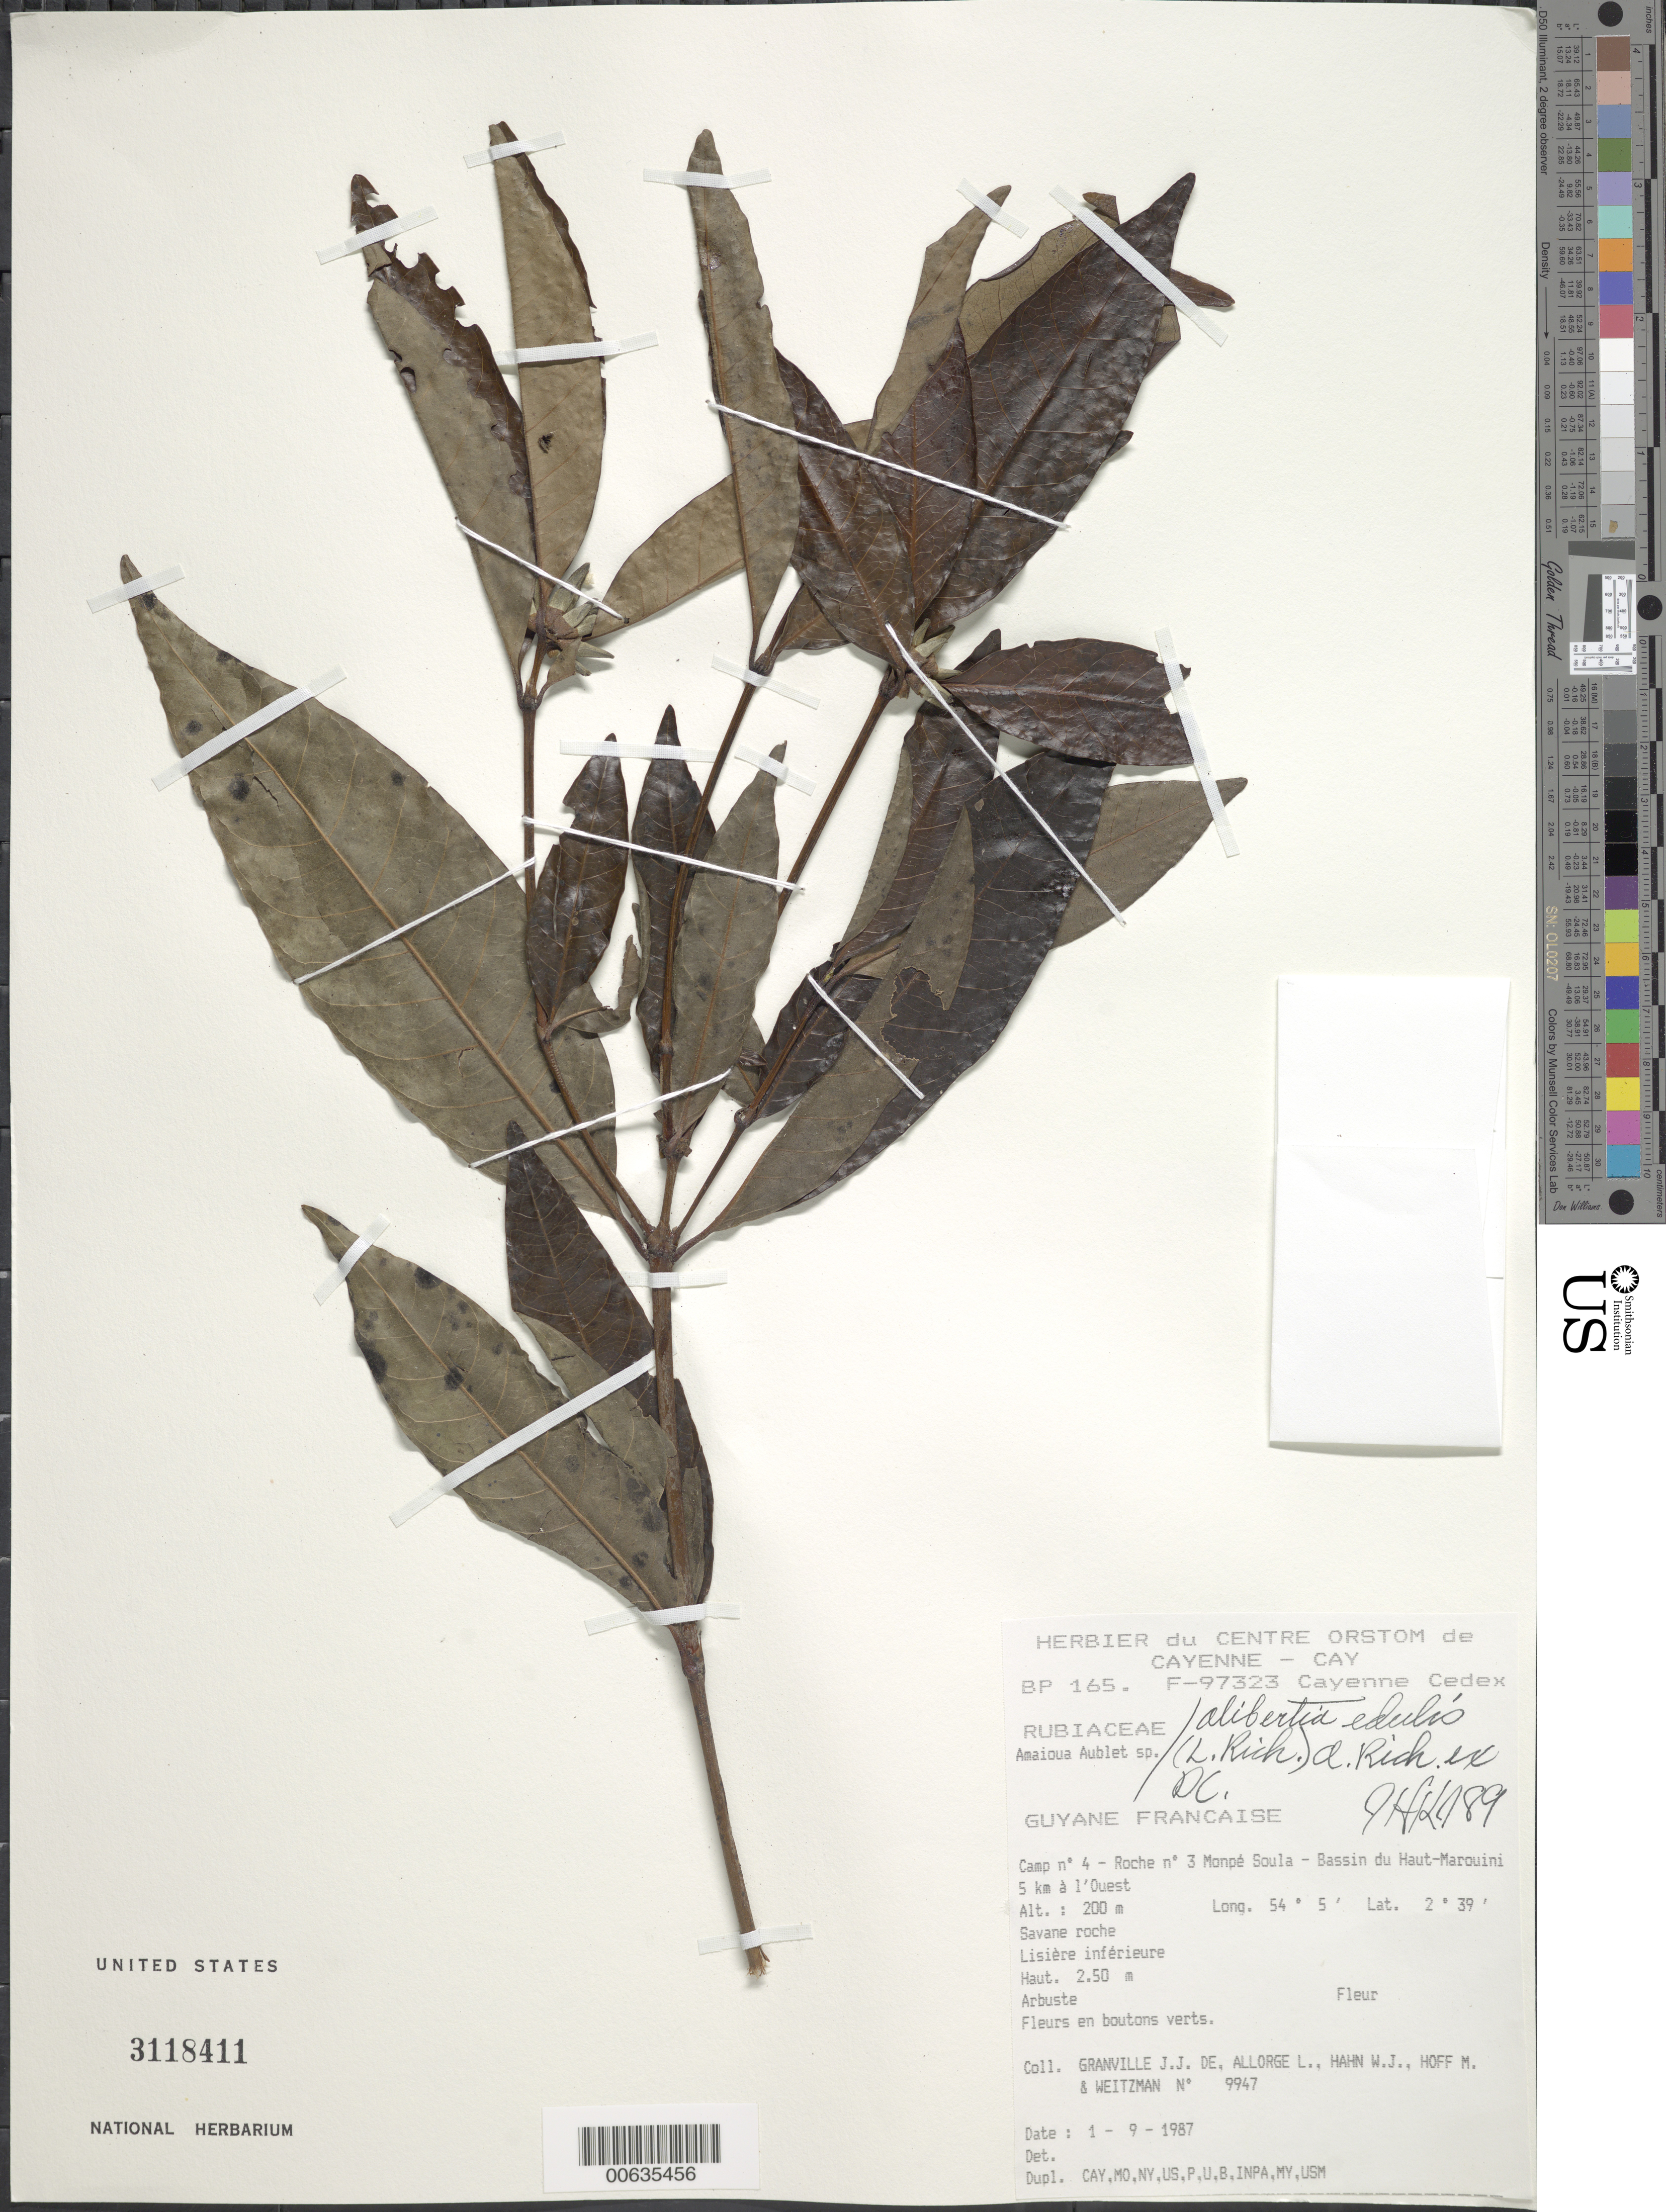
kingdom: Plantae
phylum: Tracheophyta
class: Magnoliopsida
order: Gentianales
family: Rubiaceae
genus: Alibertia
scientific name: Alibertia edulis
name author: (Rich.) A. Rich. ex DC.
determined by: Kirkbride, J. H.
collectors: J.-J. de Granville, L. Allorge, W. J. Hahn, M. Hoff & A. L. Weitzman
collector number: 9947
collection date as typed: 1-Sep-87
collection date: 1987-09-01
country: French Guiana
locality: Monpé Soula, Camp #4, roche no. 3; Bassin du Haut-Marouini, 5 km W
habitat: Rocky savanna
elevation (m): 200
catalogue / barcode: US 3118411